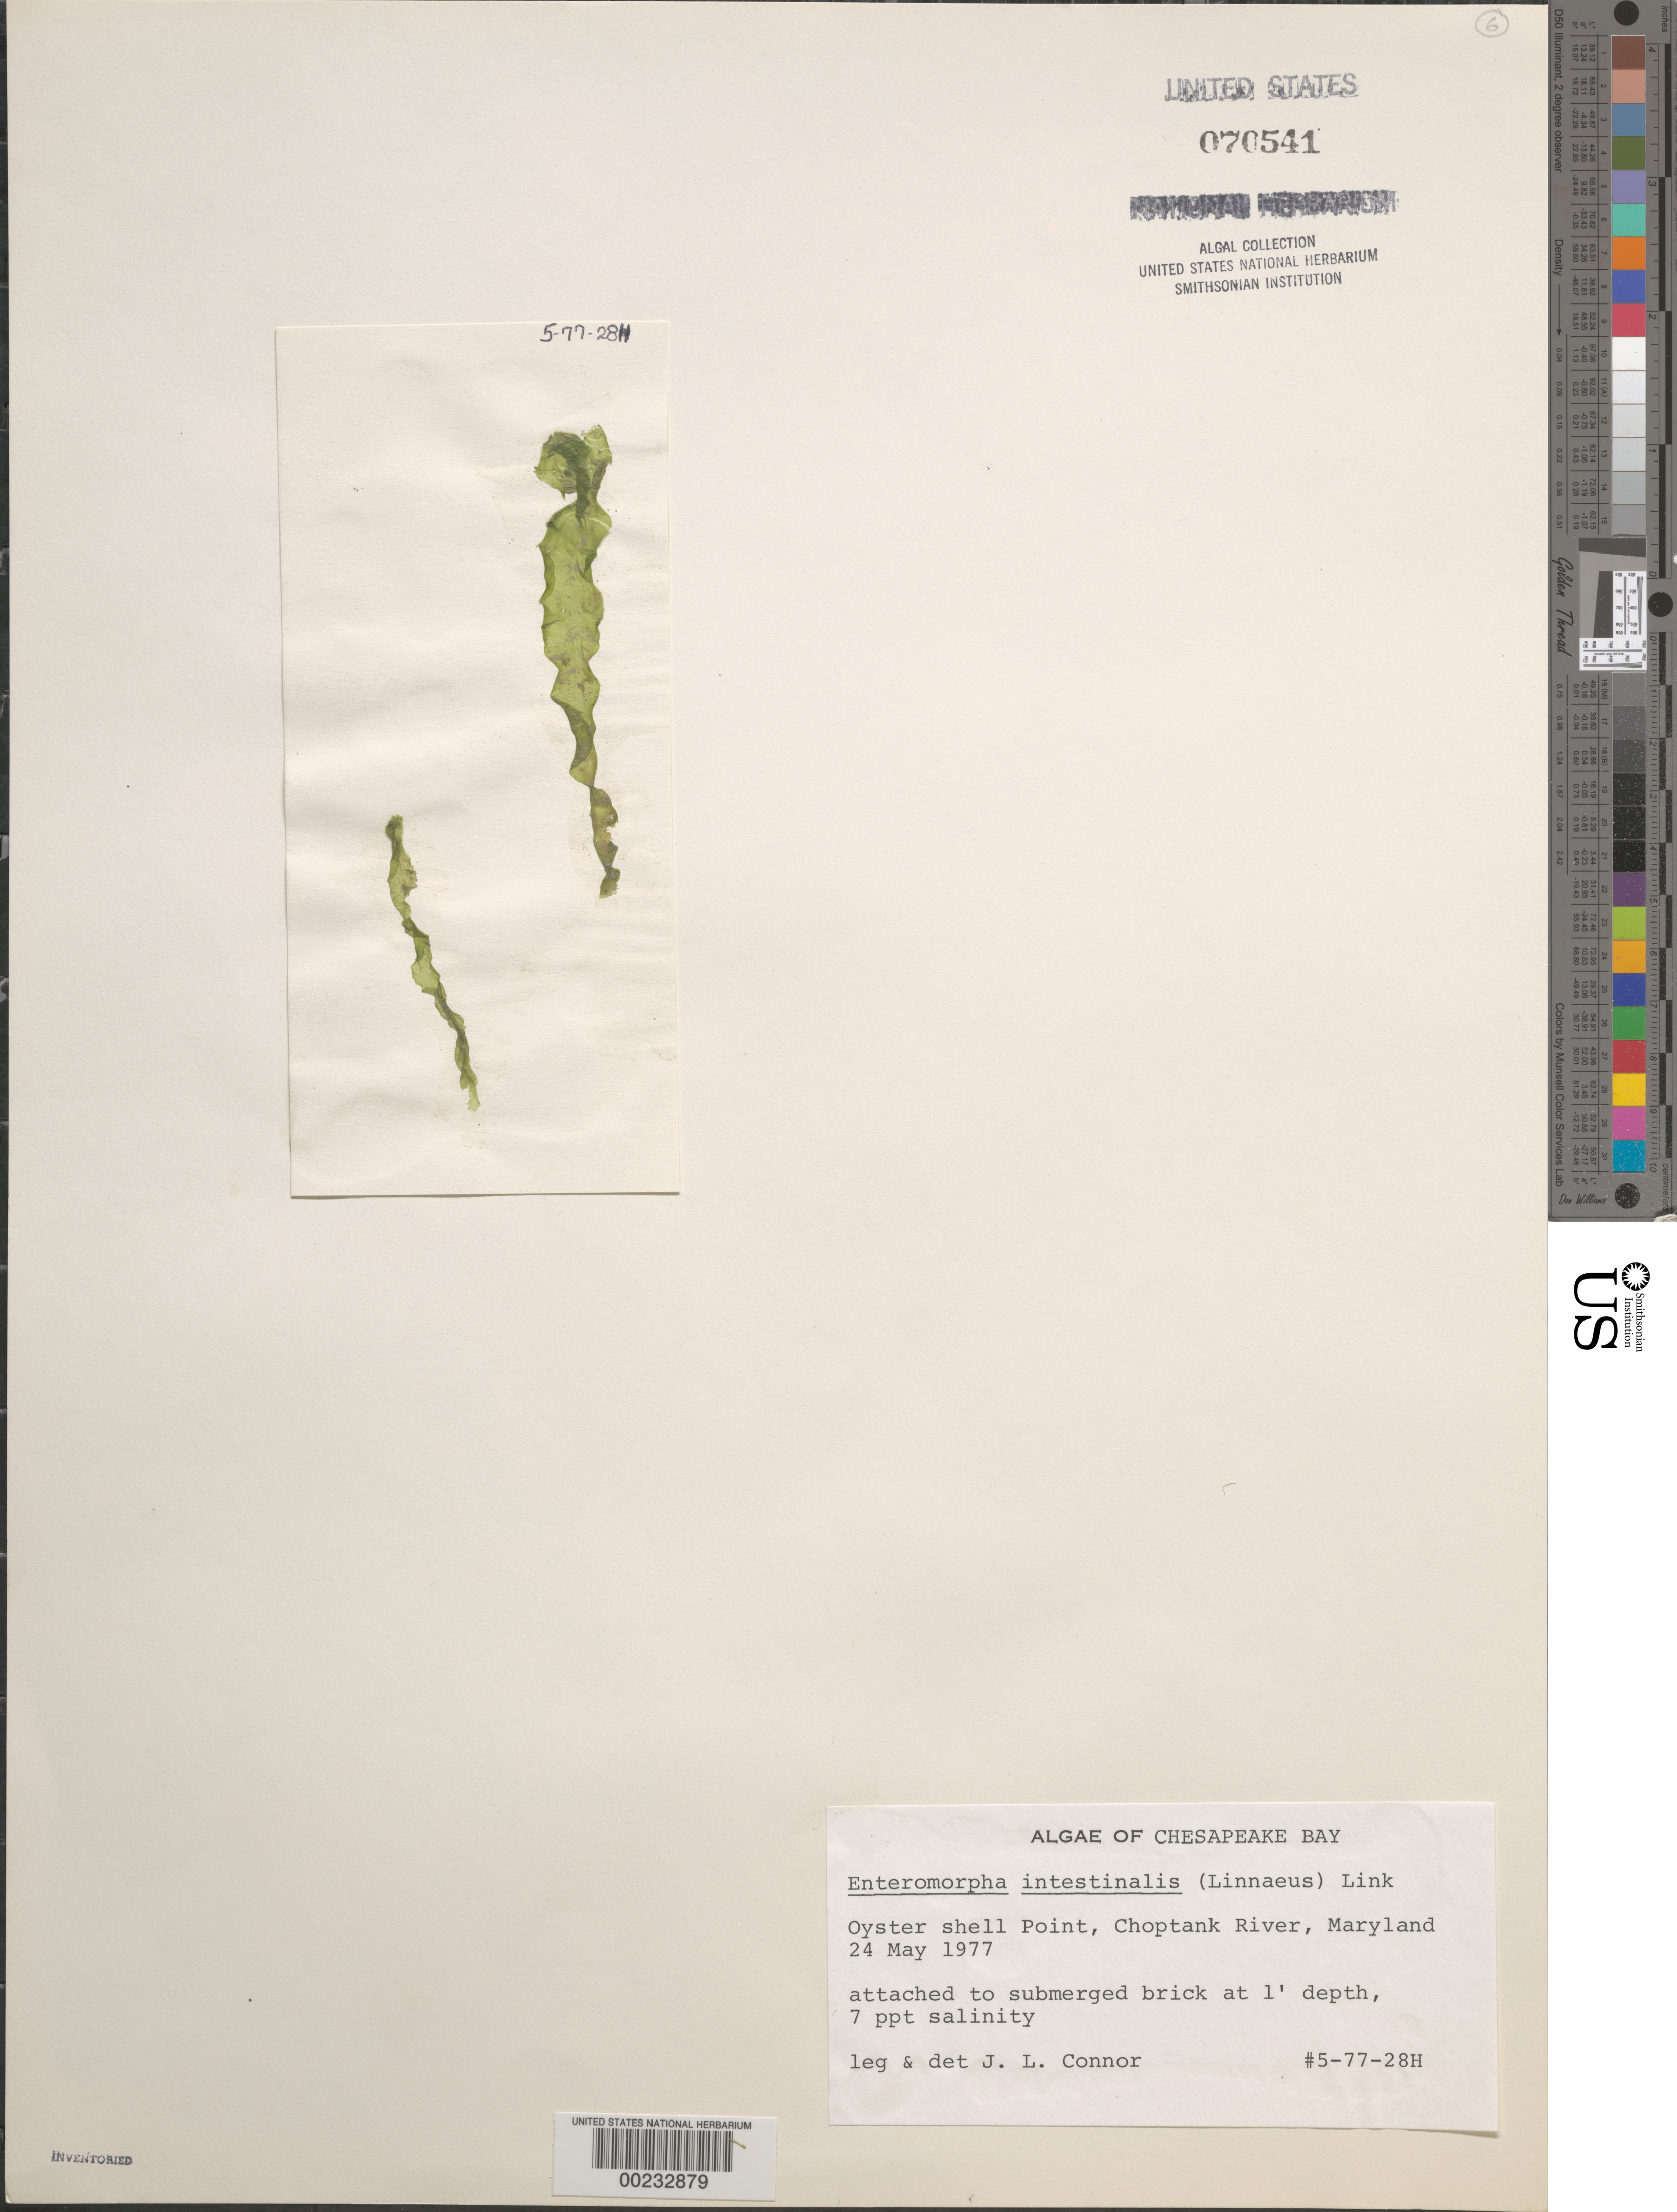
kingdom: Plantae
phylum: Chlorophyta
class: Ulvophyceae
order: Ulvales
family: Ulvaceae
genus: Ulva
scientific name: Ulva intestinalis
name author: L.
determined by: Algae name updating Project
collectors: D. Merritt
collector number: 5-77-28h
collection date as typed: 24 May 1977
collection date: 1977-05-24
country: United States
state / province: Maryland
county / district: Caroline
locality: Oyster Shell Point, Choptank River, Chesapeake Bay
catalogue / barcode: US 70541